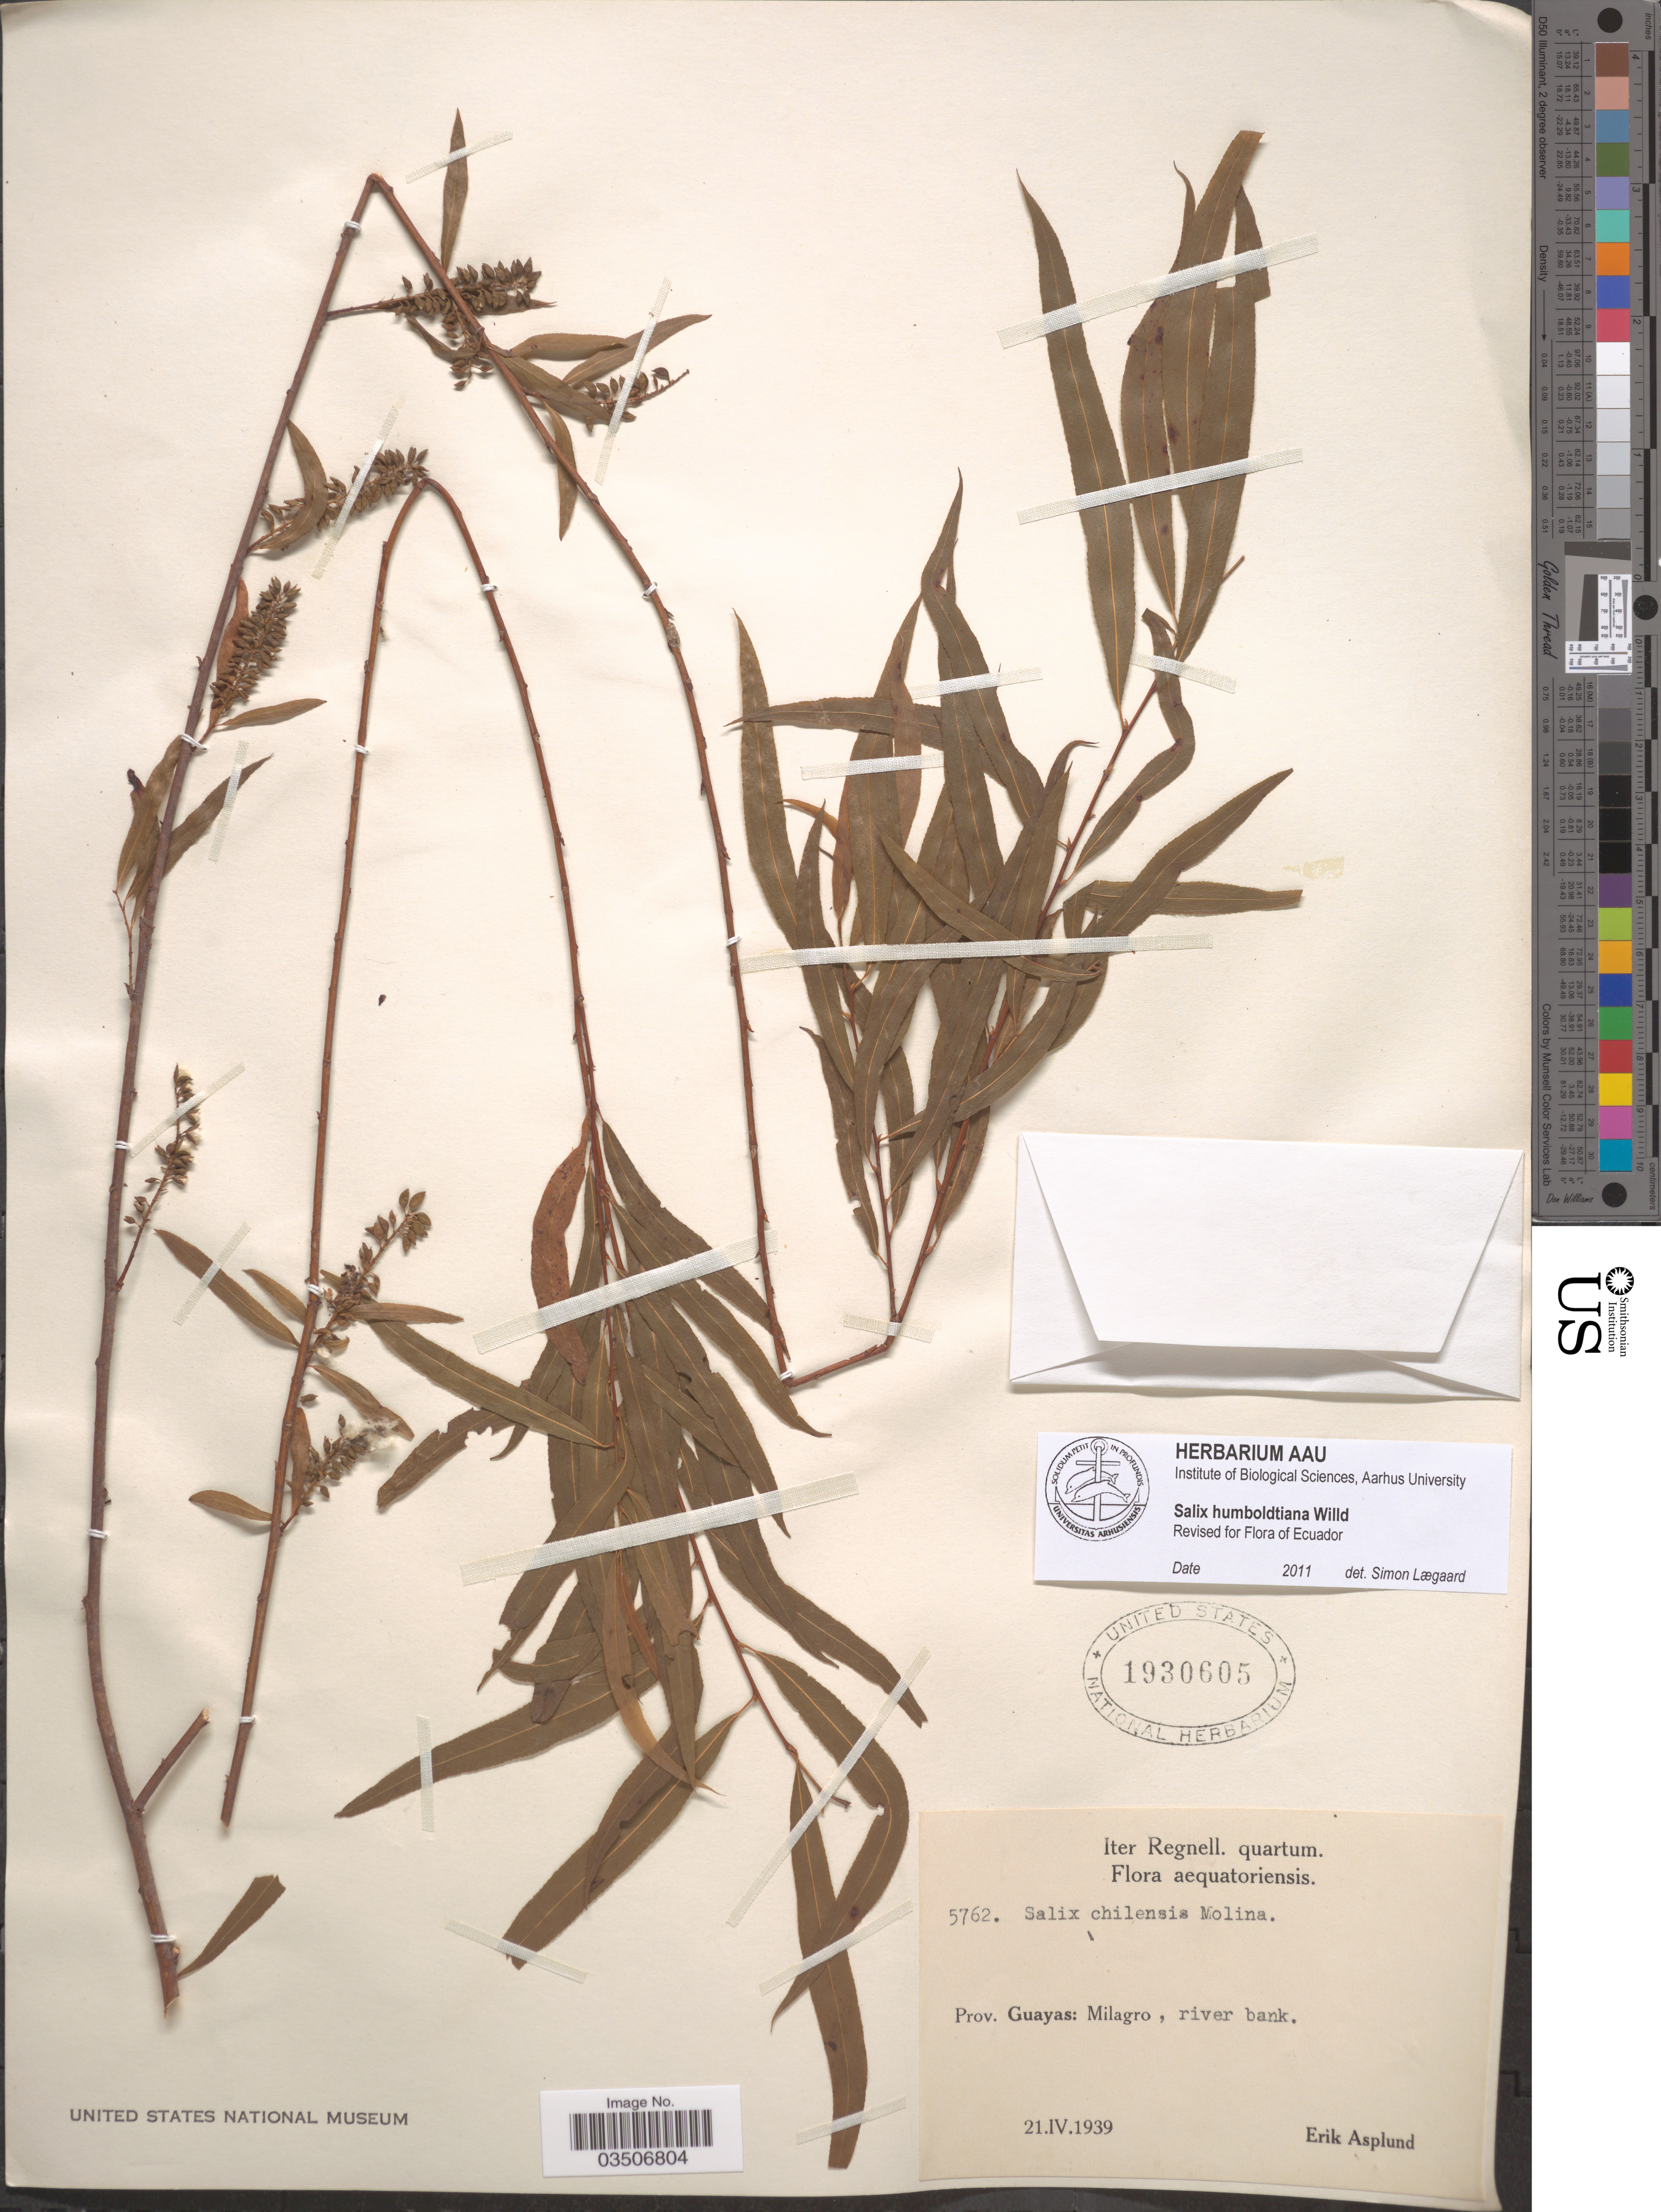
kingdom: Plantae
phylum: Tracheophyta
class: Magnoliopsida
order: Malpighiales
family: Salicaceae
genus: Salix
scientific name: Salix humboldtiana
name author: Willd.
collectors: E. Asplund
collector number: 5762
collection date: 1939-04-21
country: Ecuador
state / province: Guayas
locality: Aequatoriensis. Prov. Guayas: Milagro, river bank.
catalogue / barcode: US 1930605